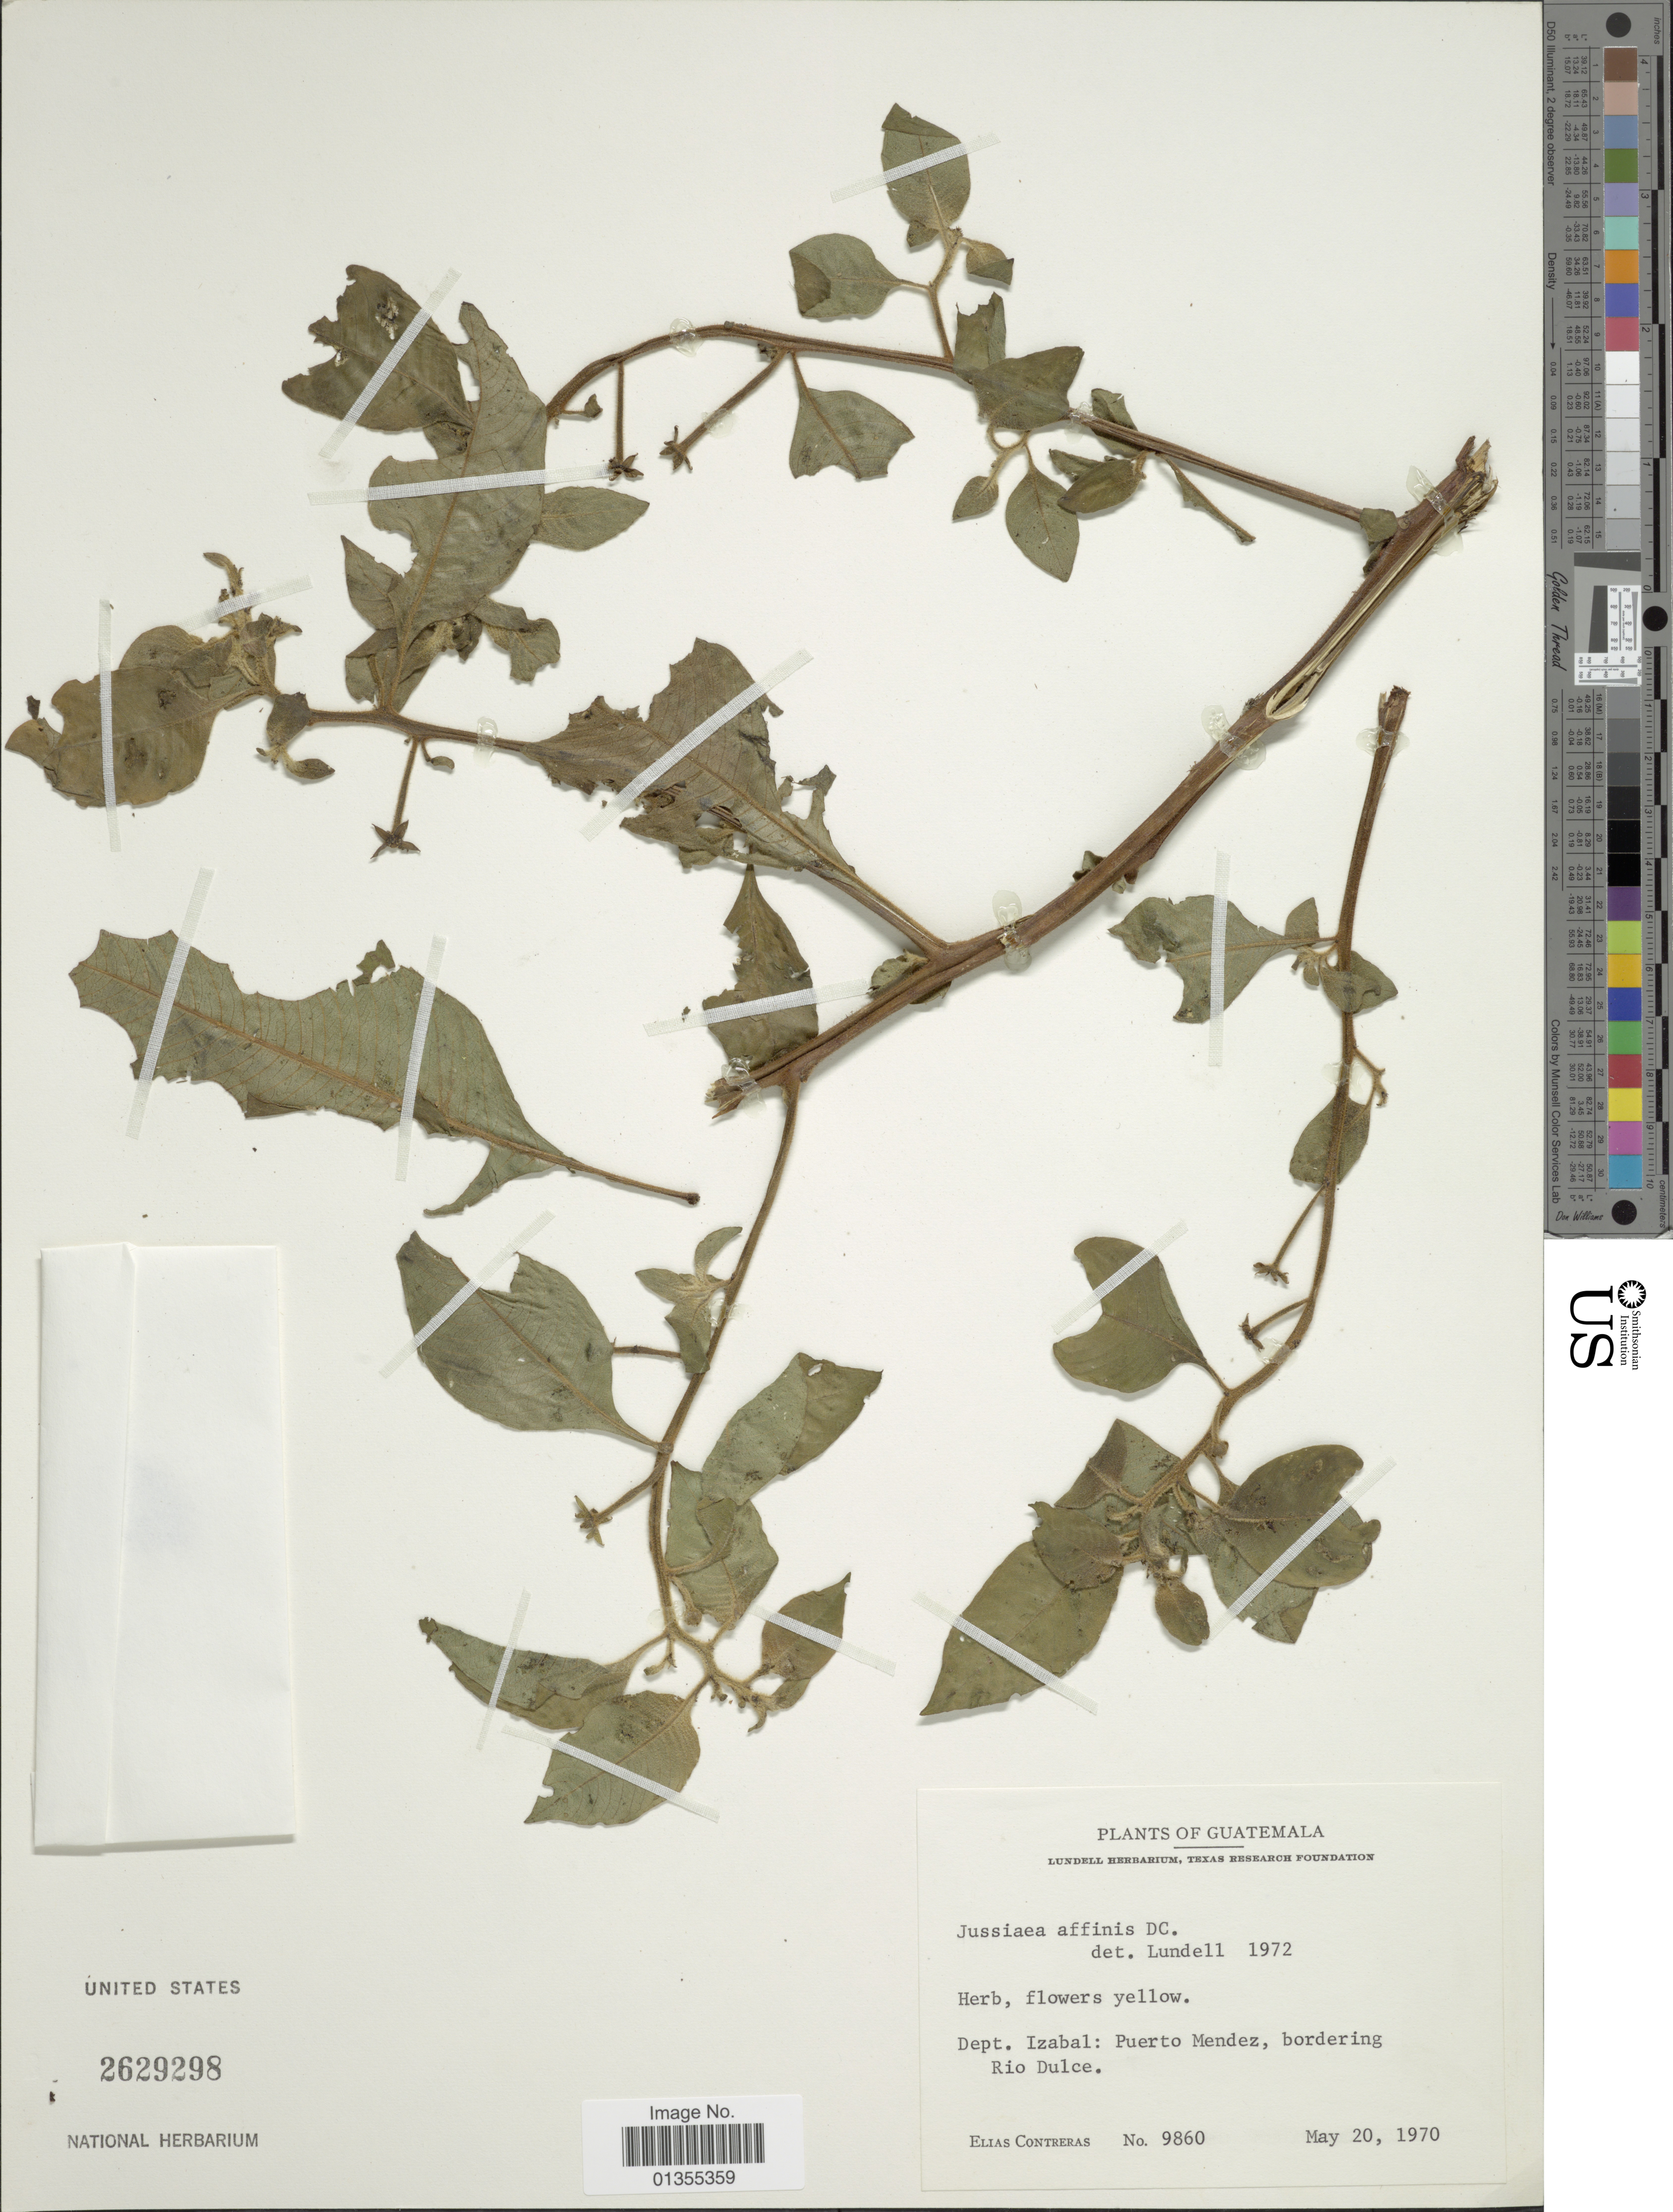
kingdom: Plantae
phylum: Tracheophyta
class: Magnoliopsida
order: Myrtales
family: Onagraceae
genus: Ludwigia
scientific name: Ludwigia affinis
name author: (DC.) H. Hara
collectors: E. Contreras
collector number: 9860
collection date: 1970-05-20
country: Guatemala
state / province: Izabal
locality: Dept. Izabal: Puerto Mendez, bordering Rio Dulce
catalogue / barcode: US 2629298